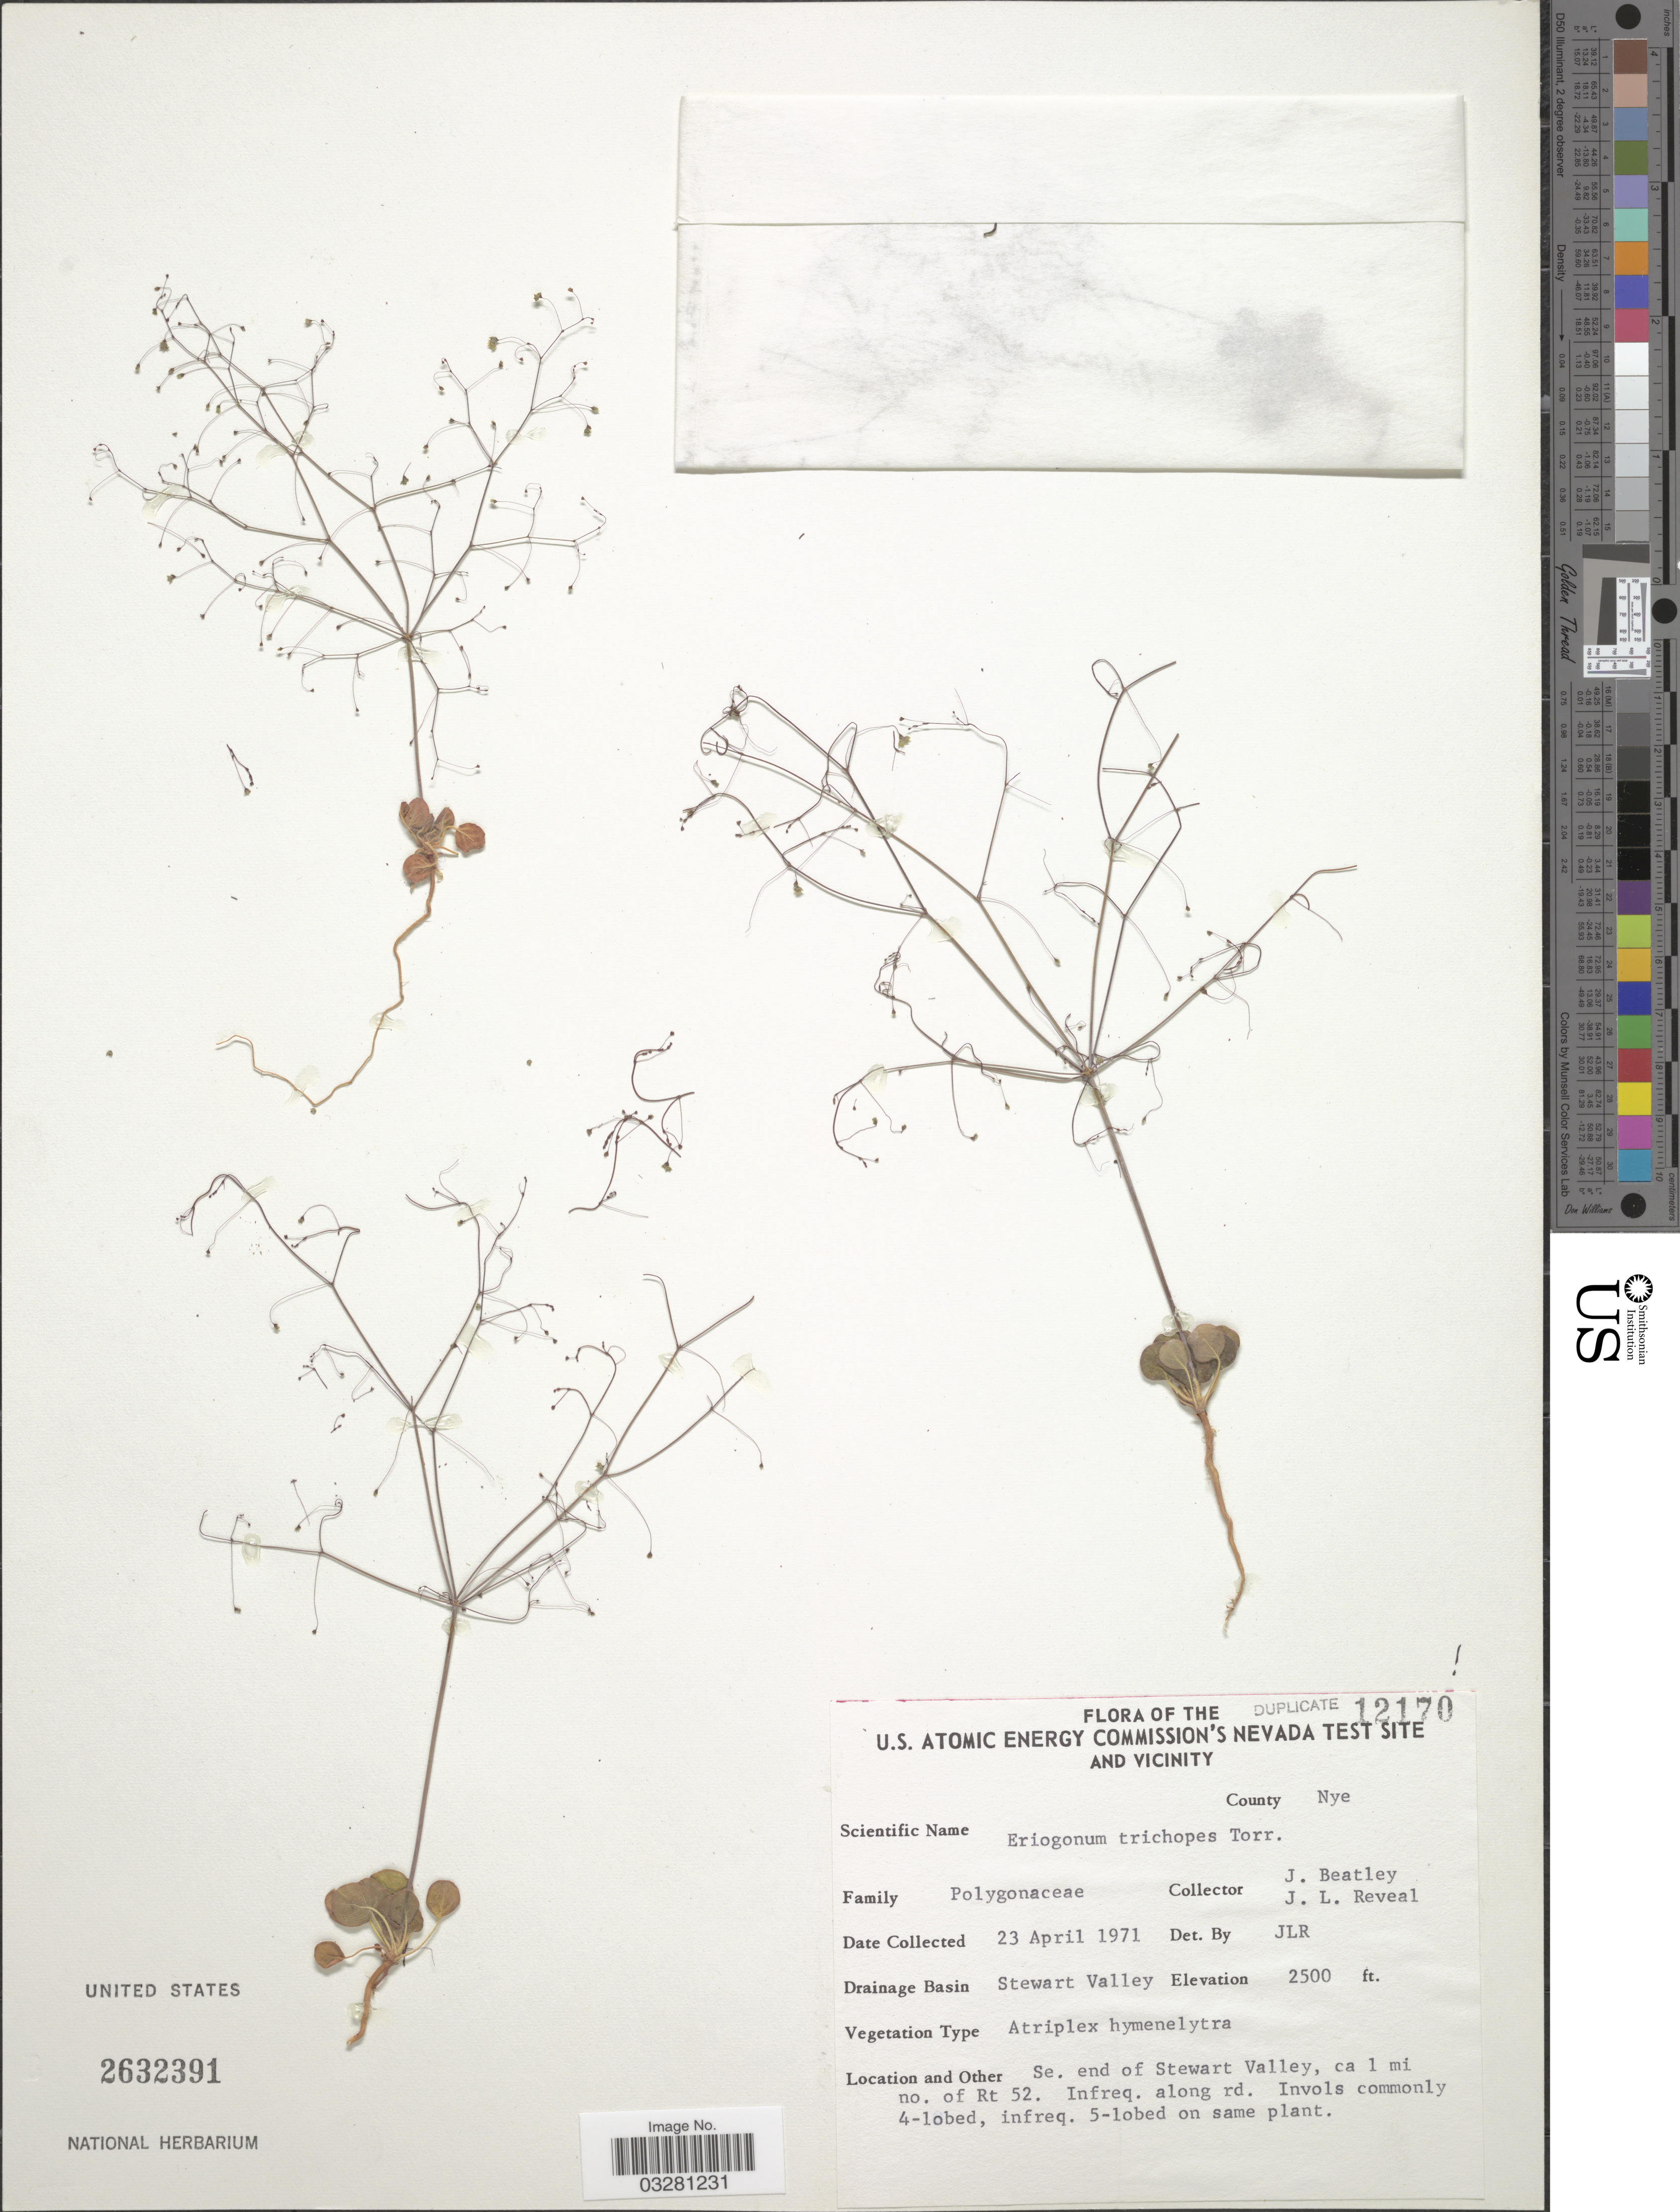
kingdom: Plantae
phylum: Tracheophyta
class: Magnoliopsida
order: Caryophyllales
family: Polygonaceae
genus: Eriogonum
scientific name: Eriogonum trichopes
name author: Torr.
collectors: J. C. Beatley & J. L. Reveal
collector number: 12170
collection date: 1971-04-23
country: United States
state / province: Nevada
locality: U. S. Atomic Energy Commission's Nevada Test Site and Vicinity. County Nye. Drainage Basin Stewart Valley. Se. end of Stewart Valley, ca 1 mi no. of Rt 52.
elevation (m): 762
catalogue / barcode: US 2632391